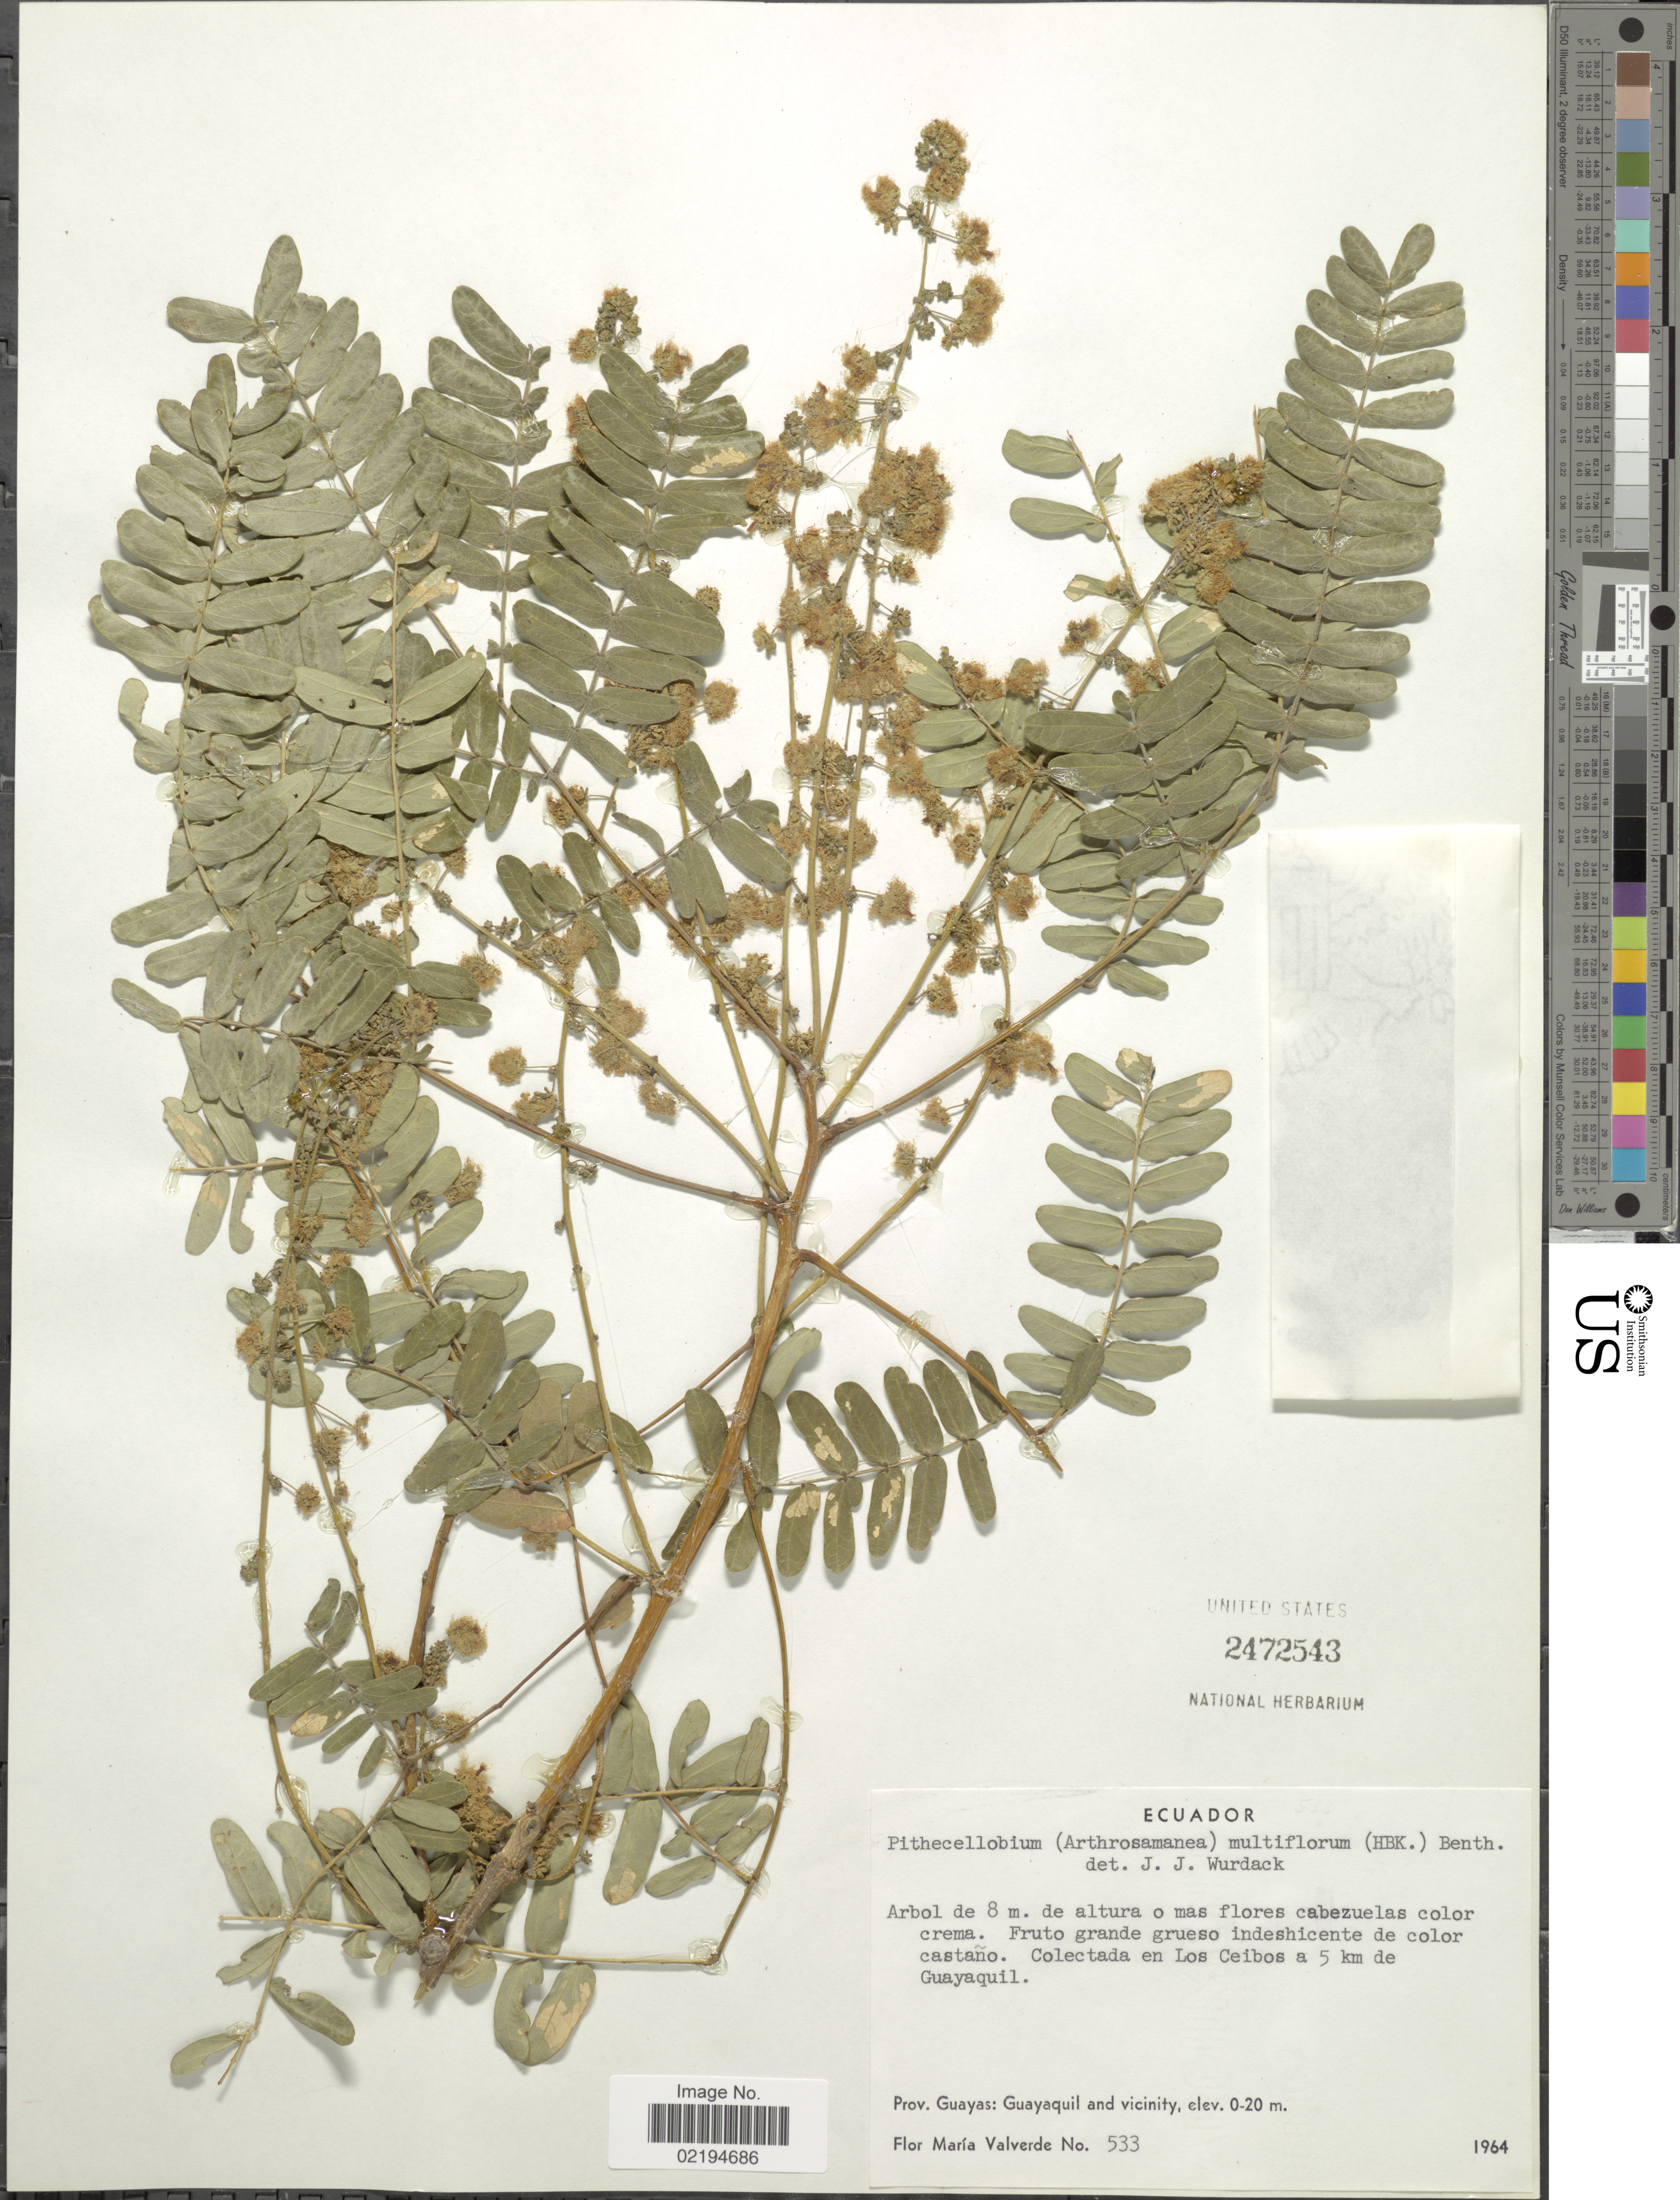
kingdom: Plantae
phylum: Tracheophyta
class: Magnoliopsida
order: Fabales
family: Fabaceae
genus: Pseudalbizzia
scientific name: Pseudalbizzia multiflora var. multiflora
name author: (Kunth) Koenen & Duno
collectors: F. M. Valverde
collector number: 533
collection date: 1964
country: Ecuador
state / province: Guayas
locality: Guayaquil and vicinity, en Los Ceibos a 5 km de Guayaquil.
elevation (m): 0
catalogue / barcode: US 2472543